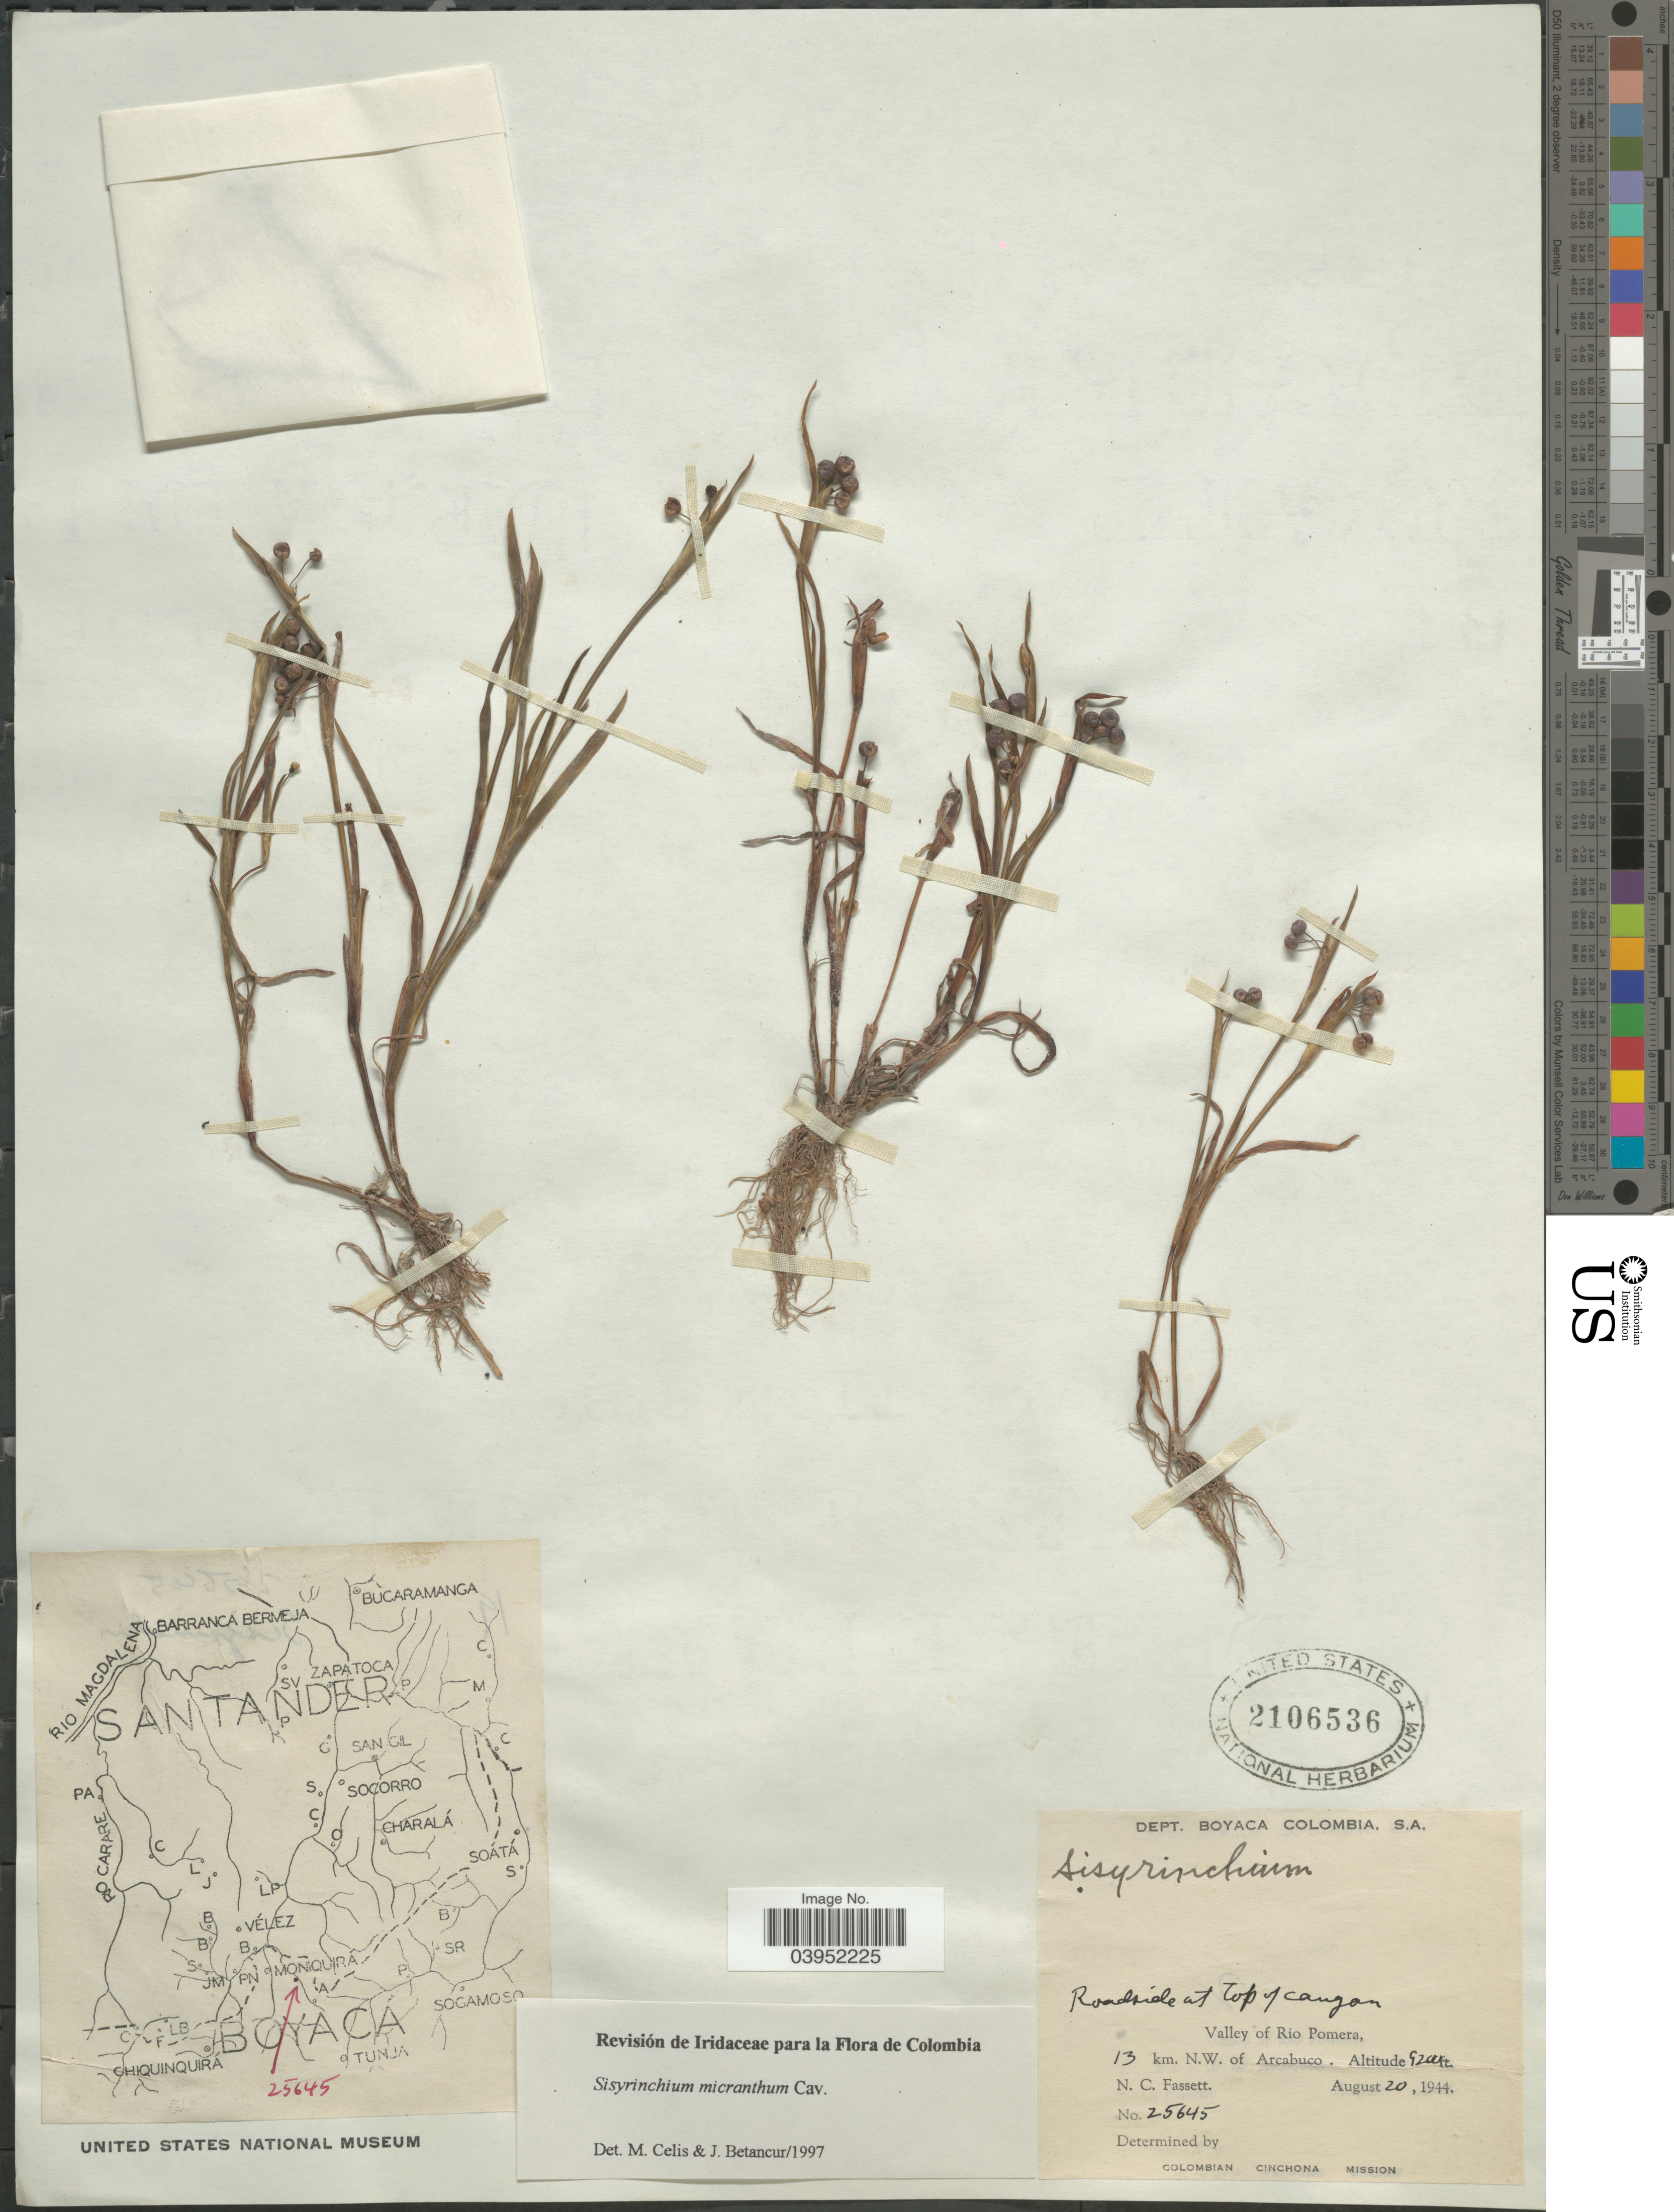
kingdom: Plantae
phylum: Tracheophyta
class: Liliopsida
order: Asparagales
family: Iridaceae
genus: Sisyrinchium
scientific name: Sisyrinchium micranthum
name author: Cav.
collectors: N. C. Fassett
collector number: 25645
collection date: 1944-08-20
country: Colombia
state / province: Boyacá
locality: Dept. Boyaca. Roadside at top of Canyon. Valley of Rio Pomera, 13 km. N.W. of Arcabuco.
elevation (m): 2804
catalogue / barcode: US 2106536